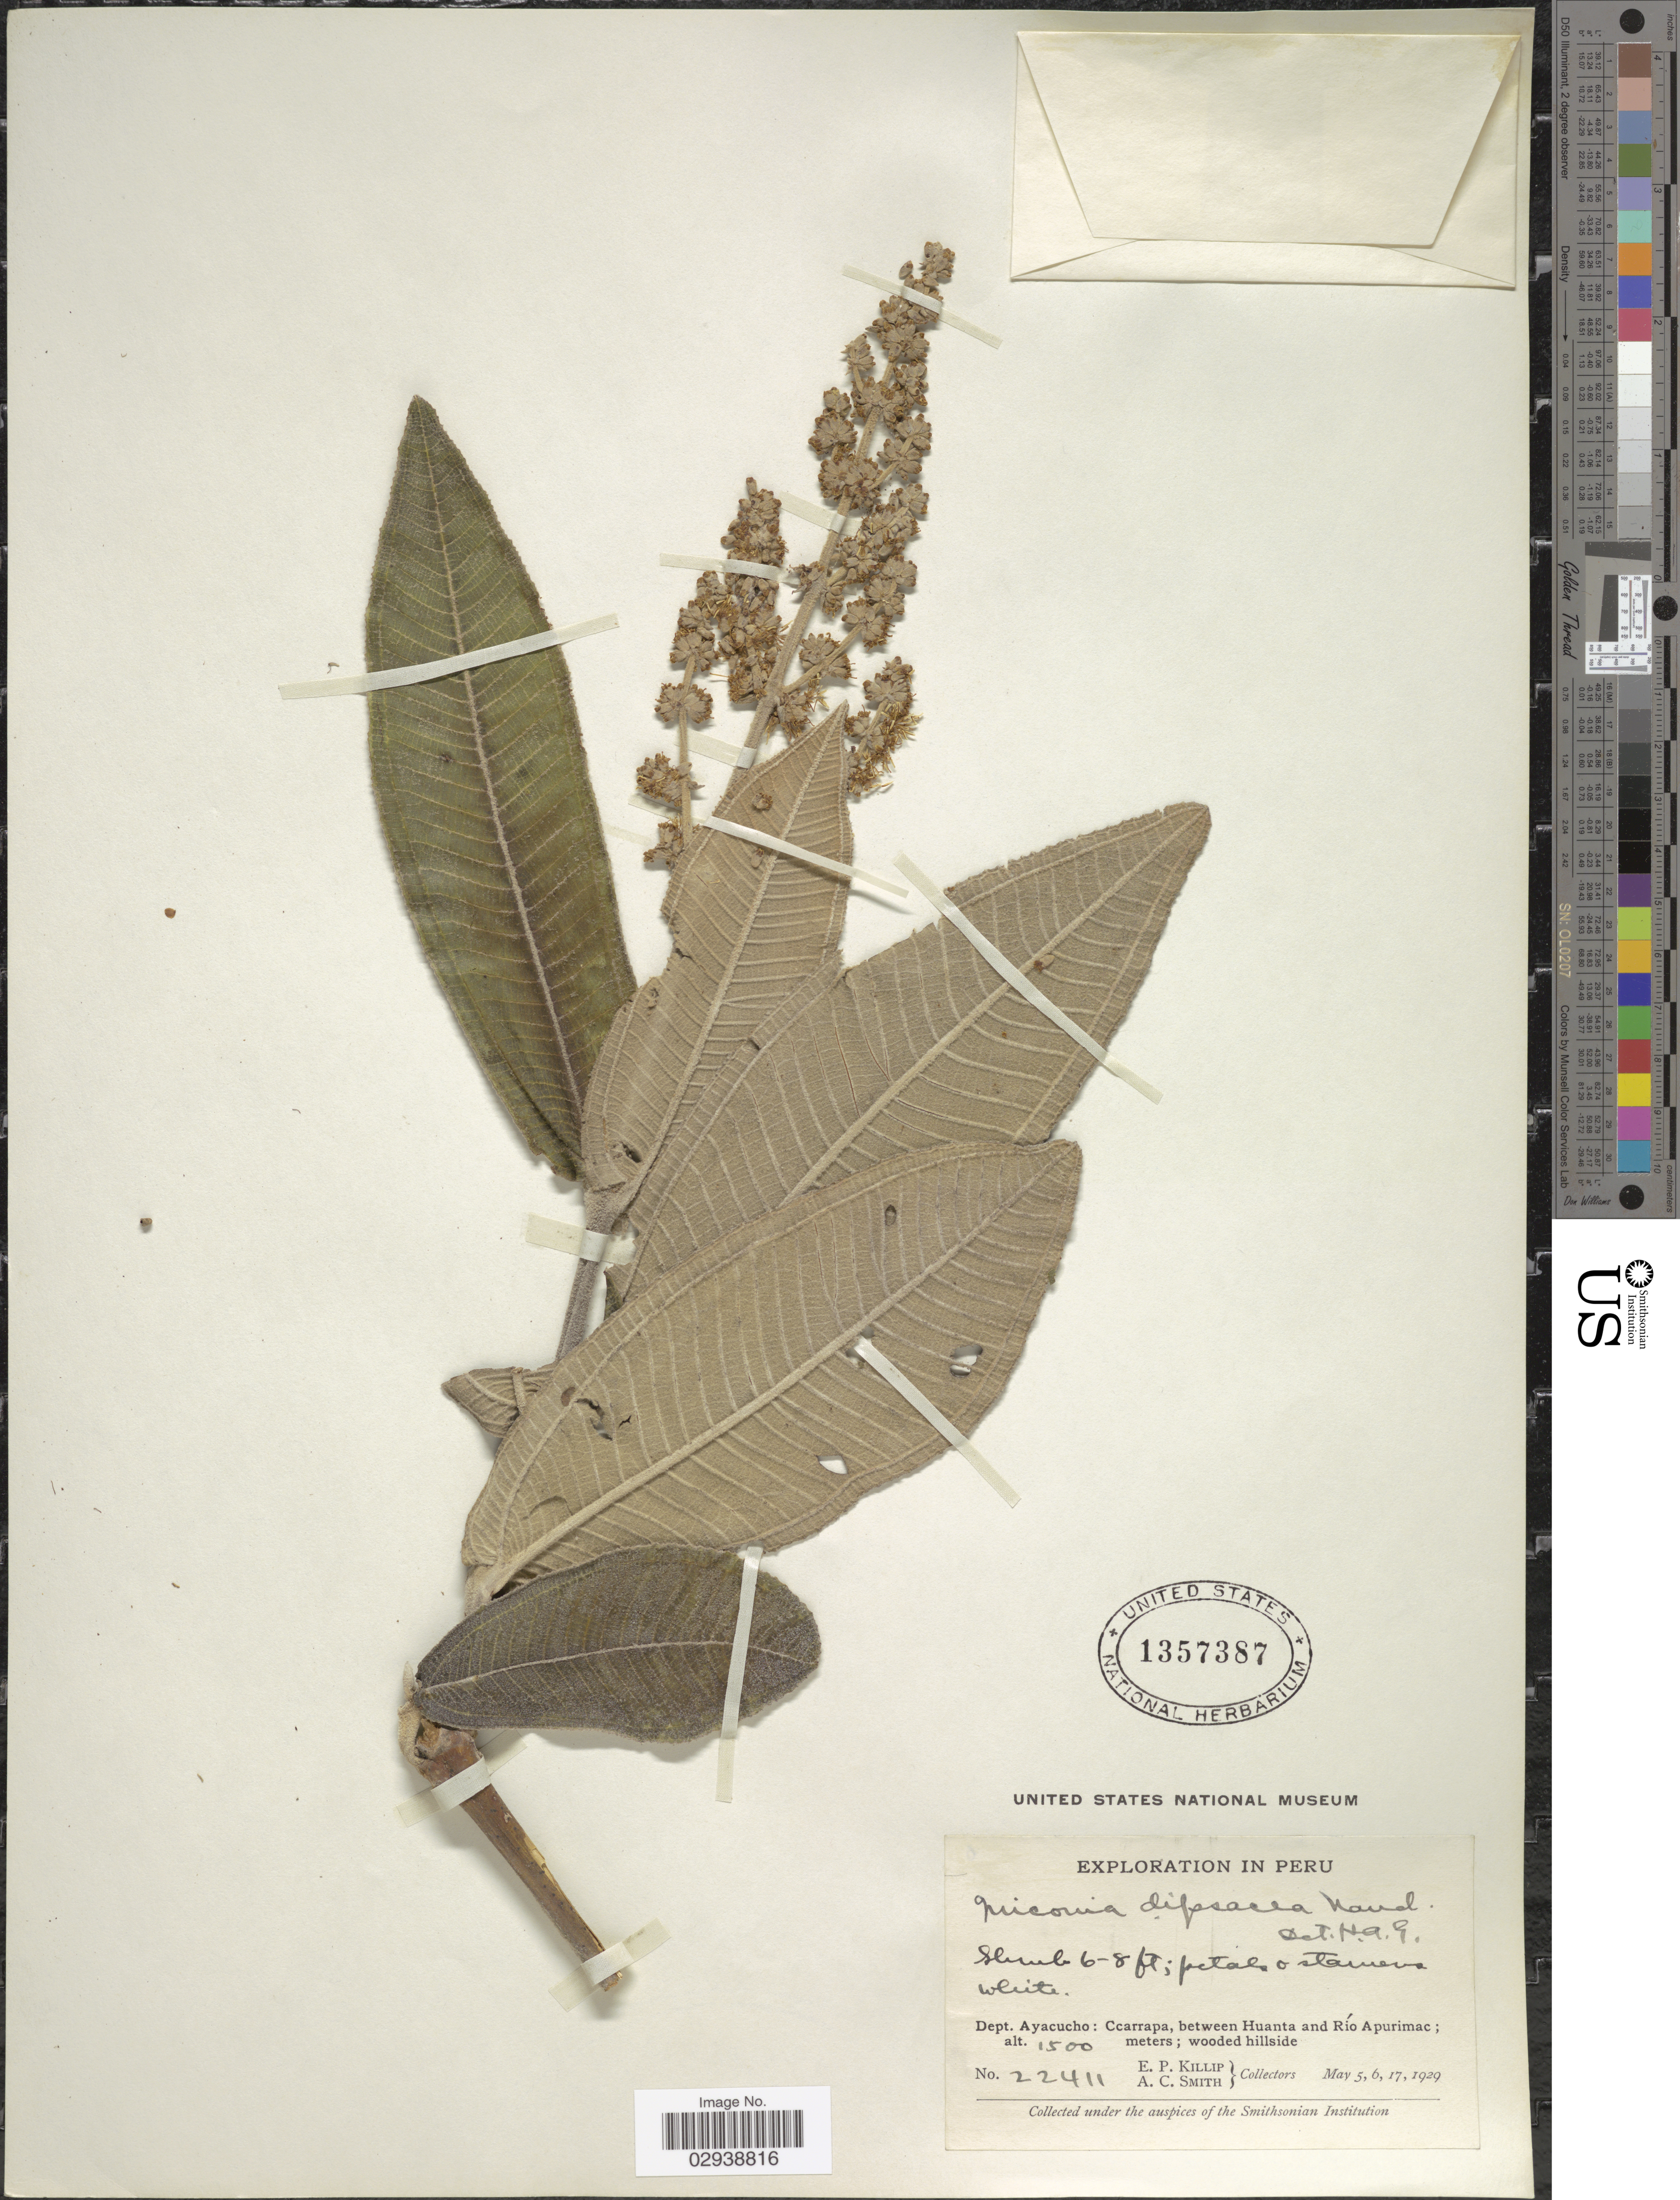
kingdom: Plantae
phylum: Tracheophyta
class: Magnoliopsida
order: Myrtales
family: Melastomataceae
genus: Miconia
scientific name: Miconia dipsacea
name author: Naudin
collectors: E. P. Killip & A. C. Smith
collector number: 22411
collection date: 1929-05-05/1929-05-17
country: Peru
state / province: Ayacucho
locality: Dept. Ayacucho: Ccarrapa, between Huanta and Rio Apurimac.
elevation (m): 1500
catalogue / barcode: US 1357387